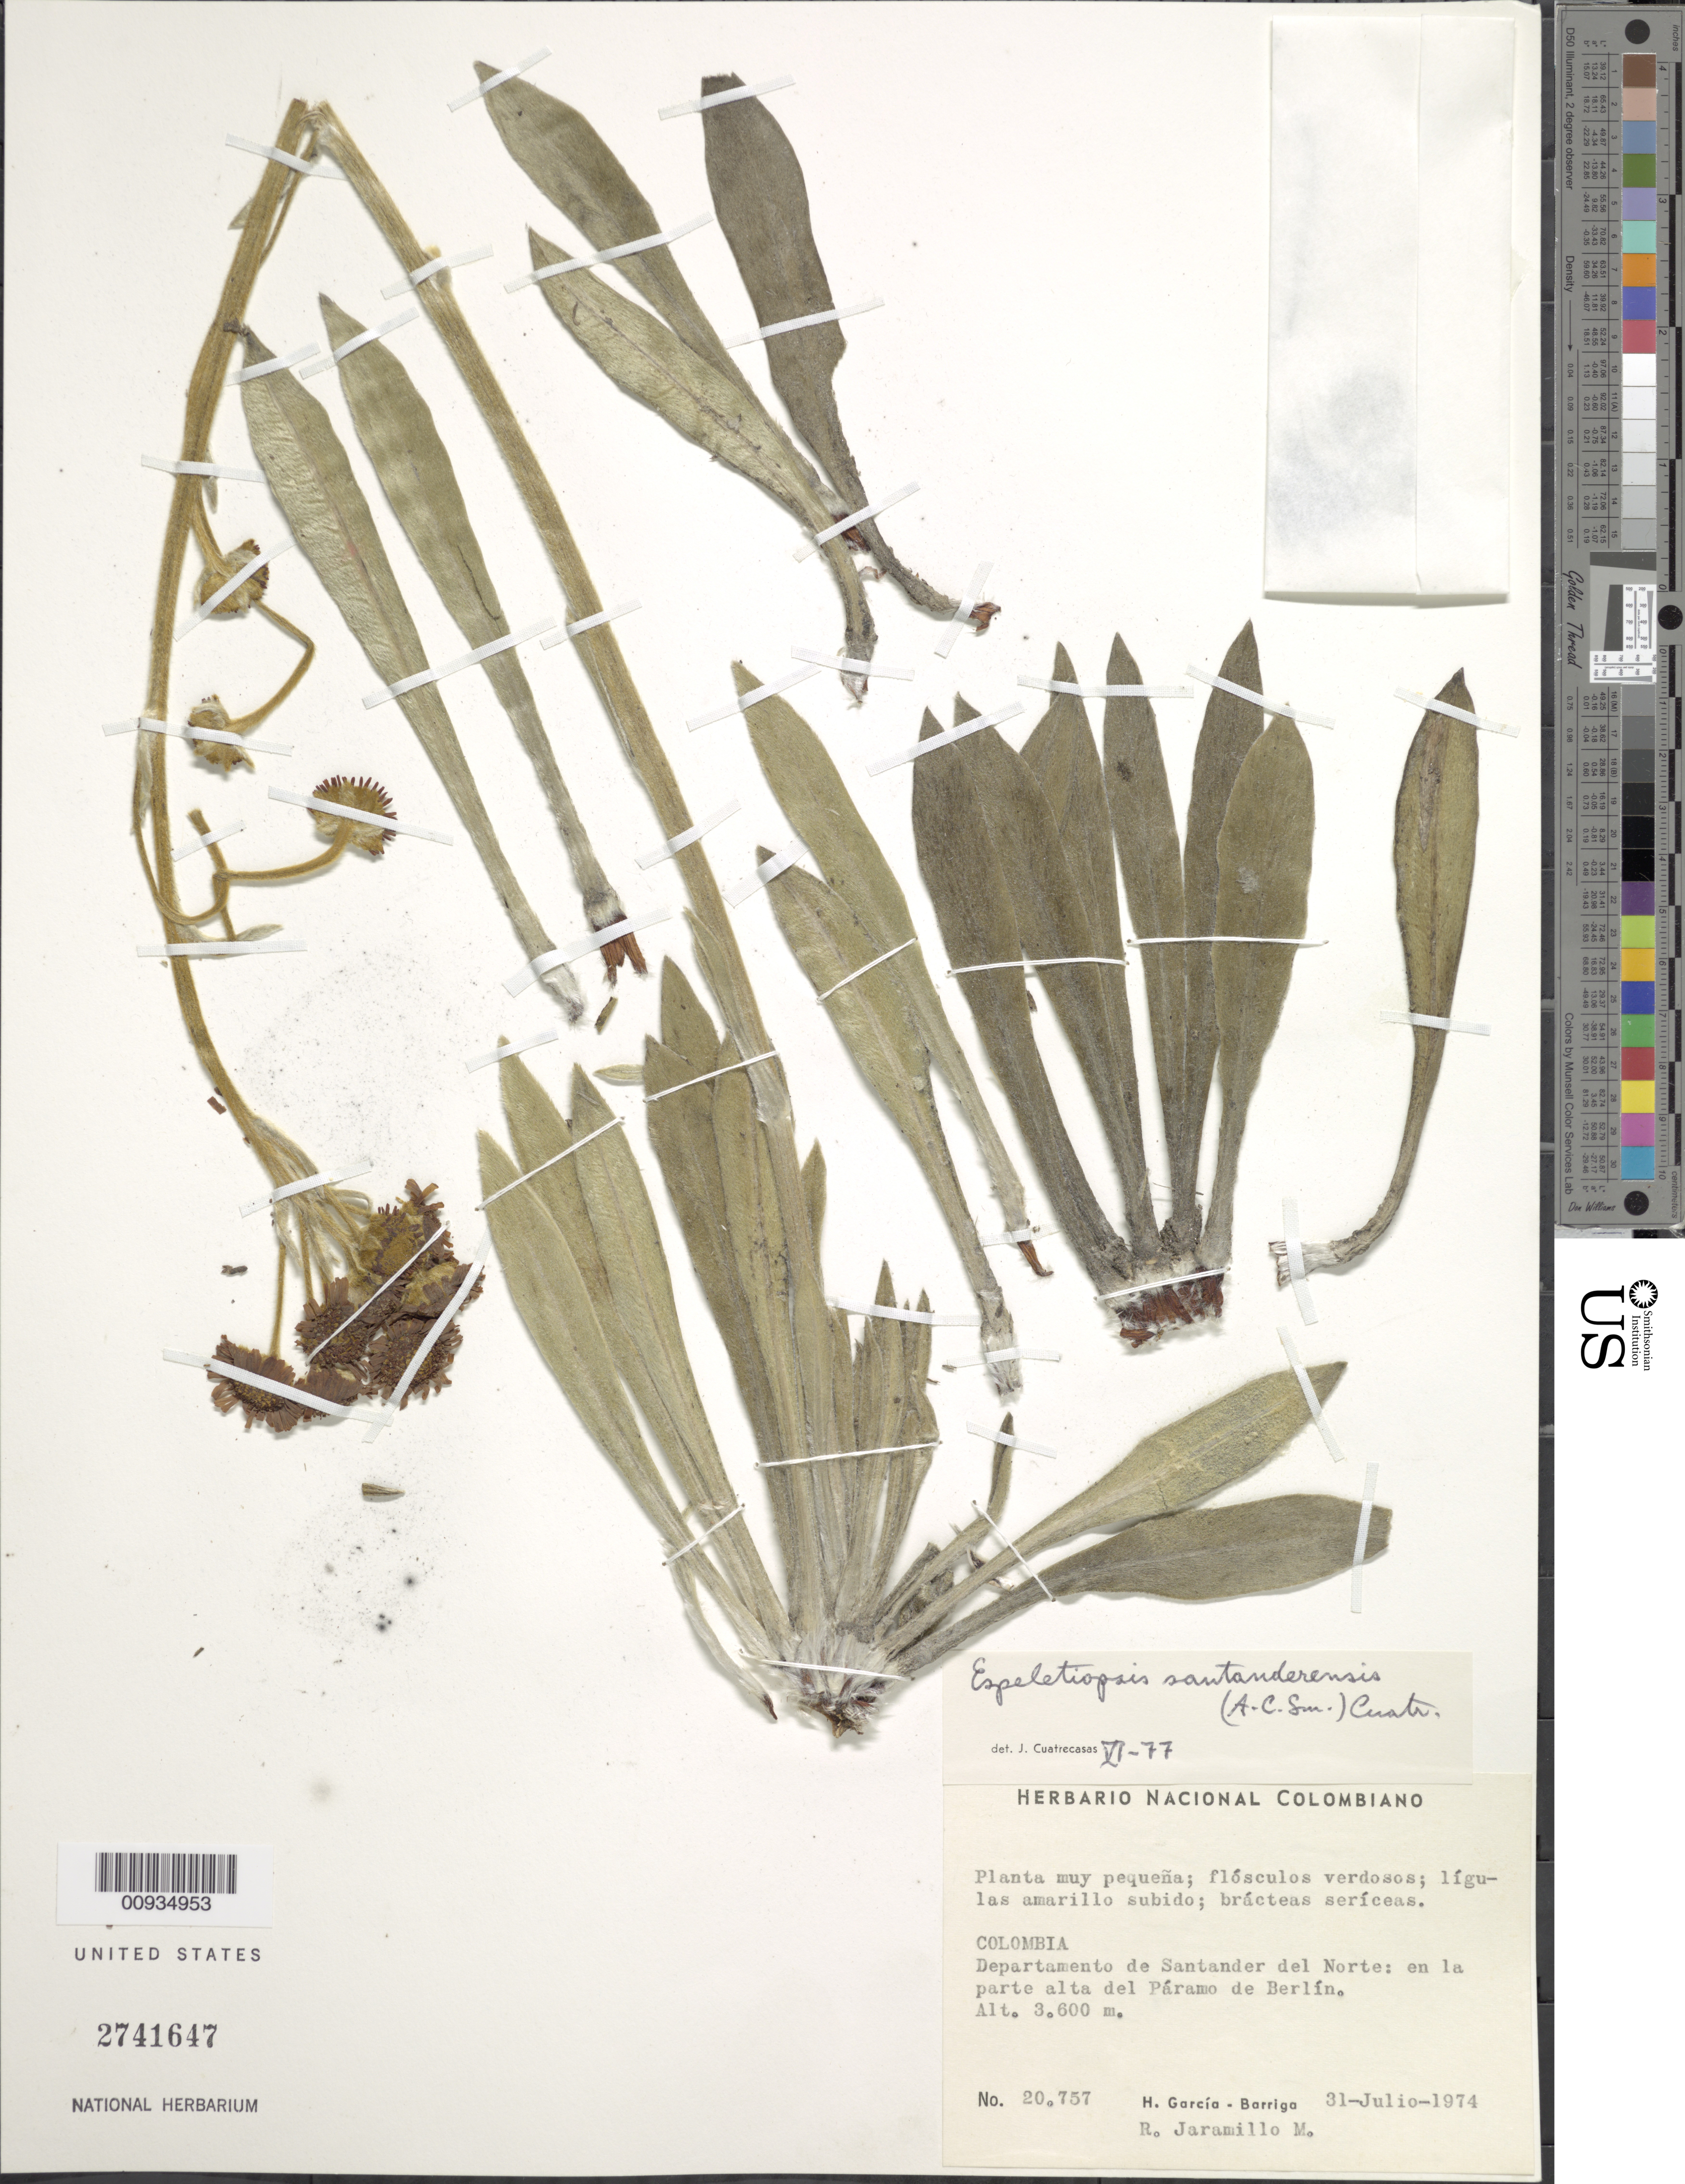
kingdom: Plantae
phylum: Tracheophyta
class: Magnoliopsida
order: Asterales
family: Asteraceae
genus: Espeletiopsis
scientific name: Espeletiopsis santanderensis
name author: (A.C. Sm.) Cuatrec.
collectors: H. García Barriga & R. Jaramillo M.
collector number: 20757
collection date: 1974-07-31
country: Colombia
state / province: Norte de Santander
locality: En la parte alta del Paramo de Berlin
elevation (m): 3600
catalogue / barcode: US 2741647